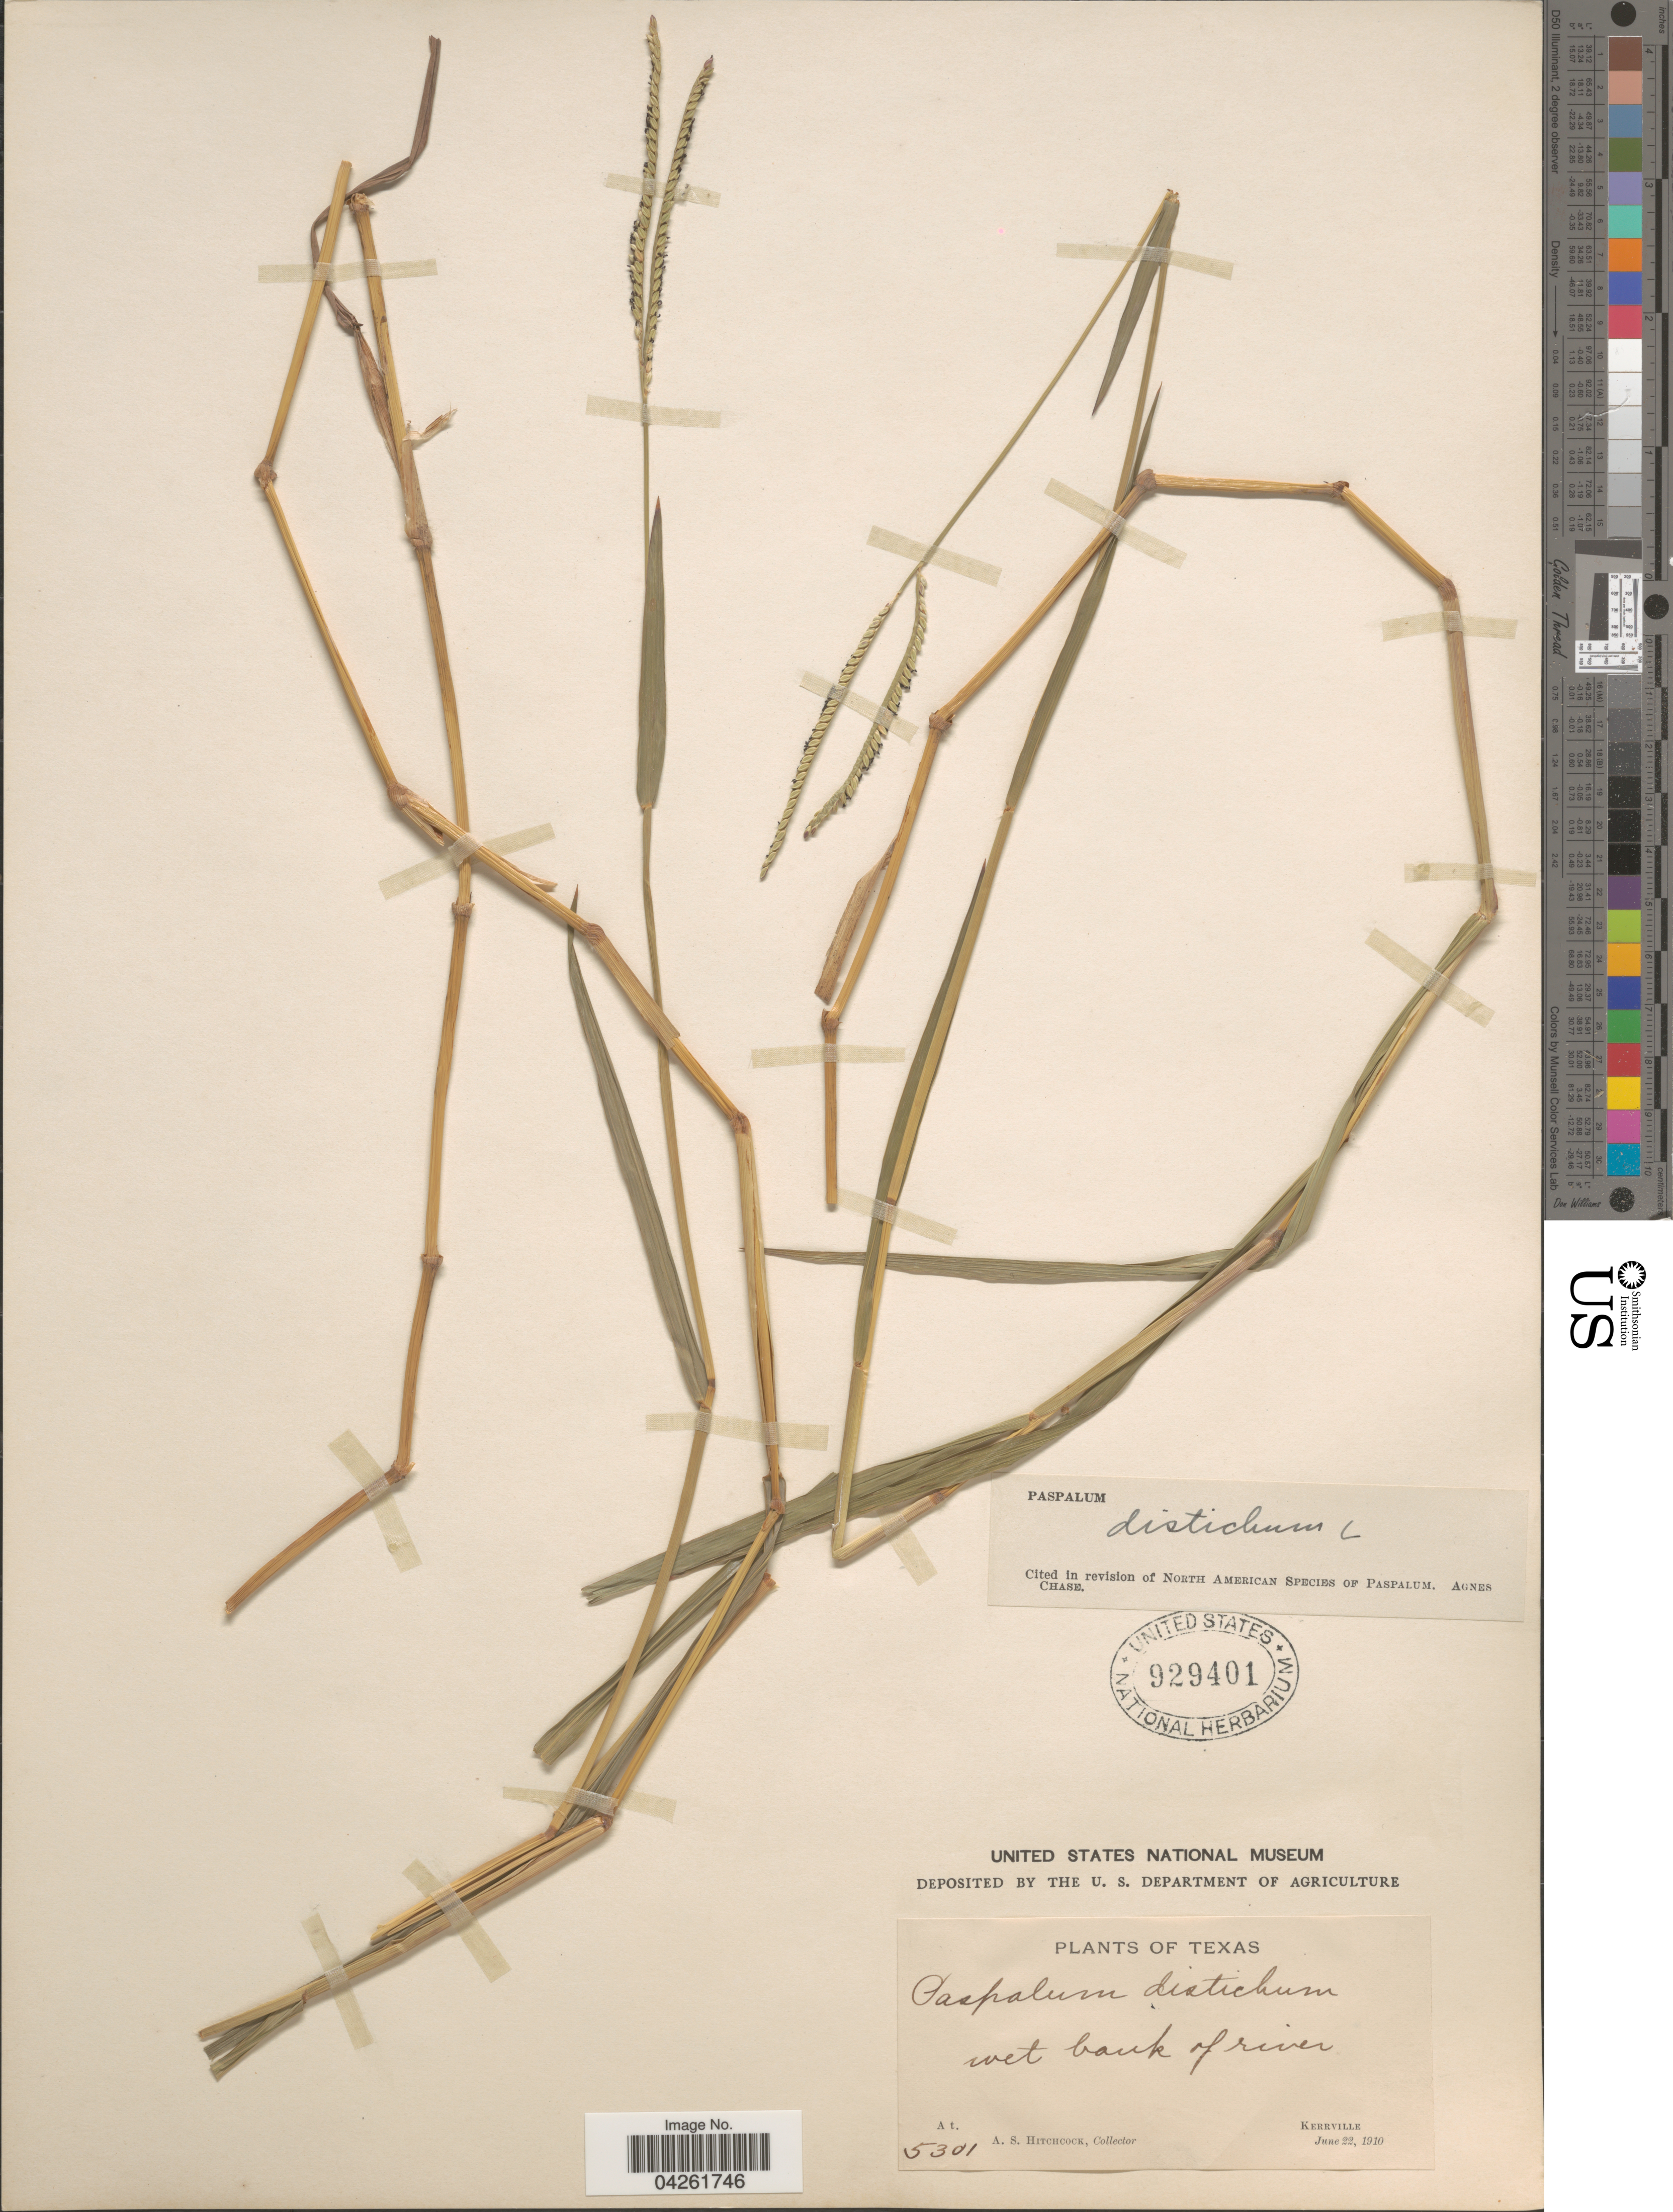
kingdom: Plantae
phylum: Tracheophyta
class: Liliopsida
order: Poales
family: Poaceae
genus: Paspalum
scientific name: Paspalum distichum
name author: L.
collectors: A. S. Hitchcock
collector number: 5301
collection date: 1910-06-22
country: United States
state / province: Texas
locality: Wet bank of river. Kerrville.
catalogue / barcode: US 929401